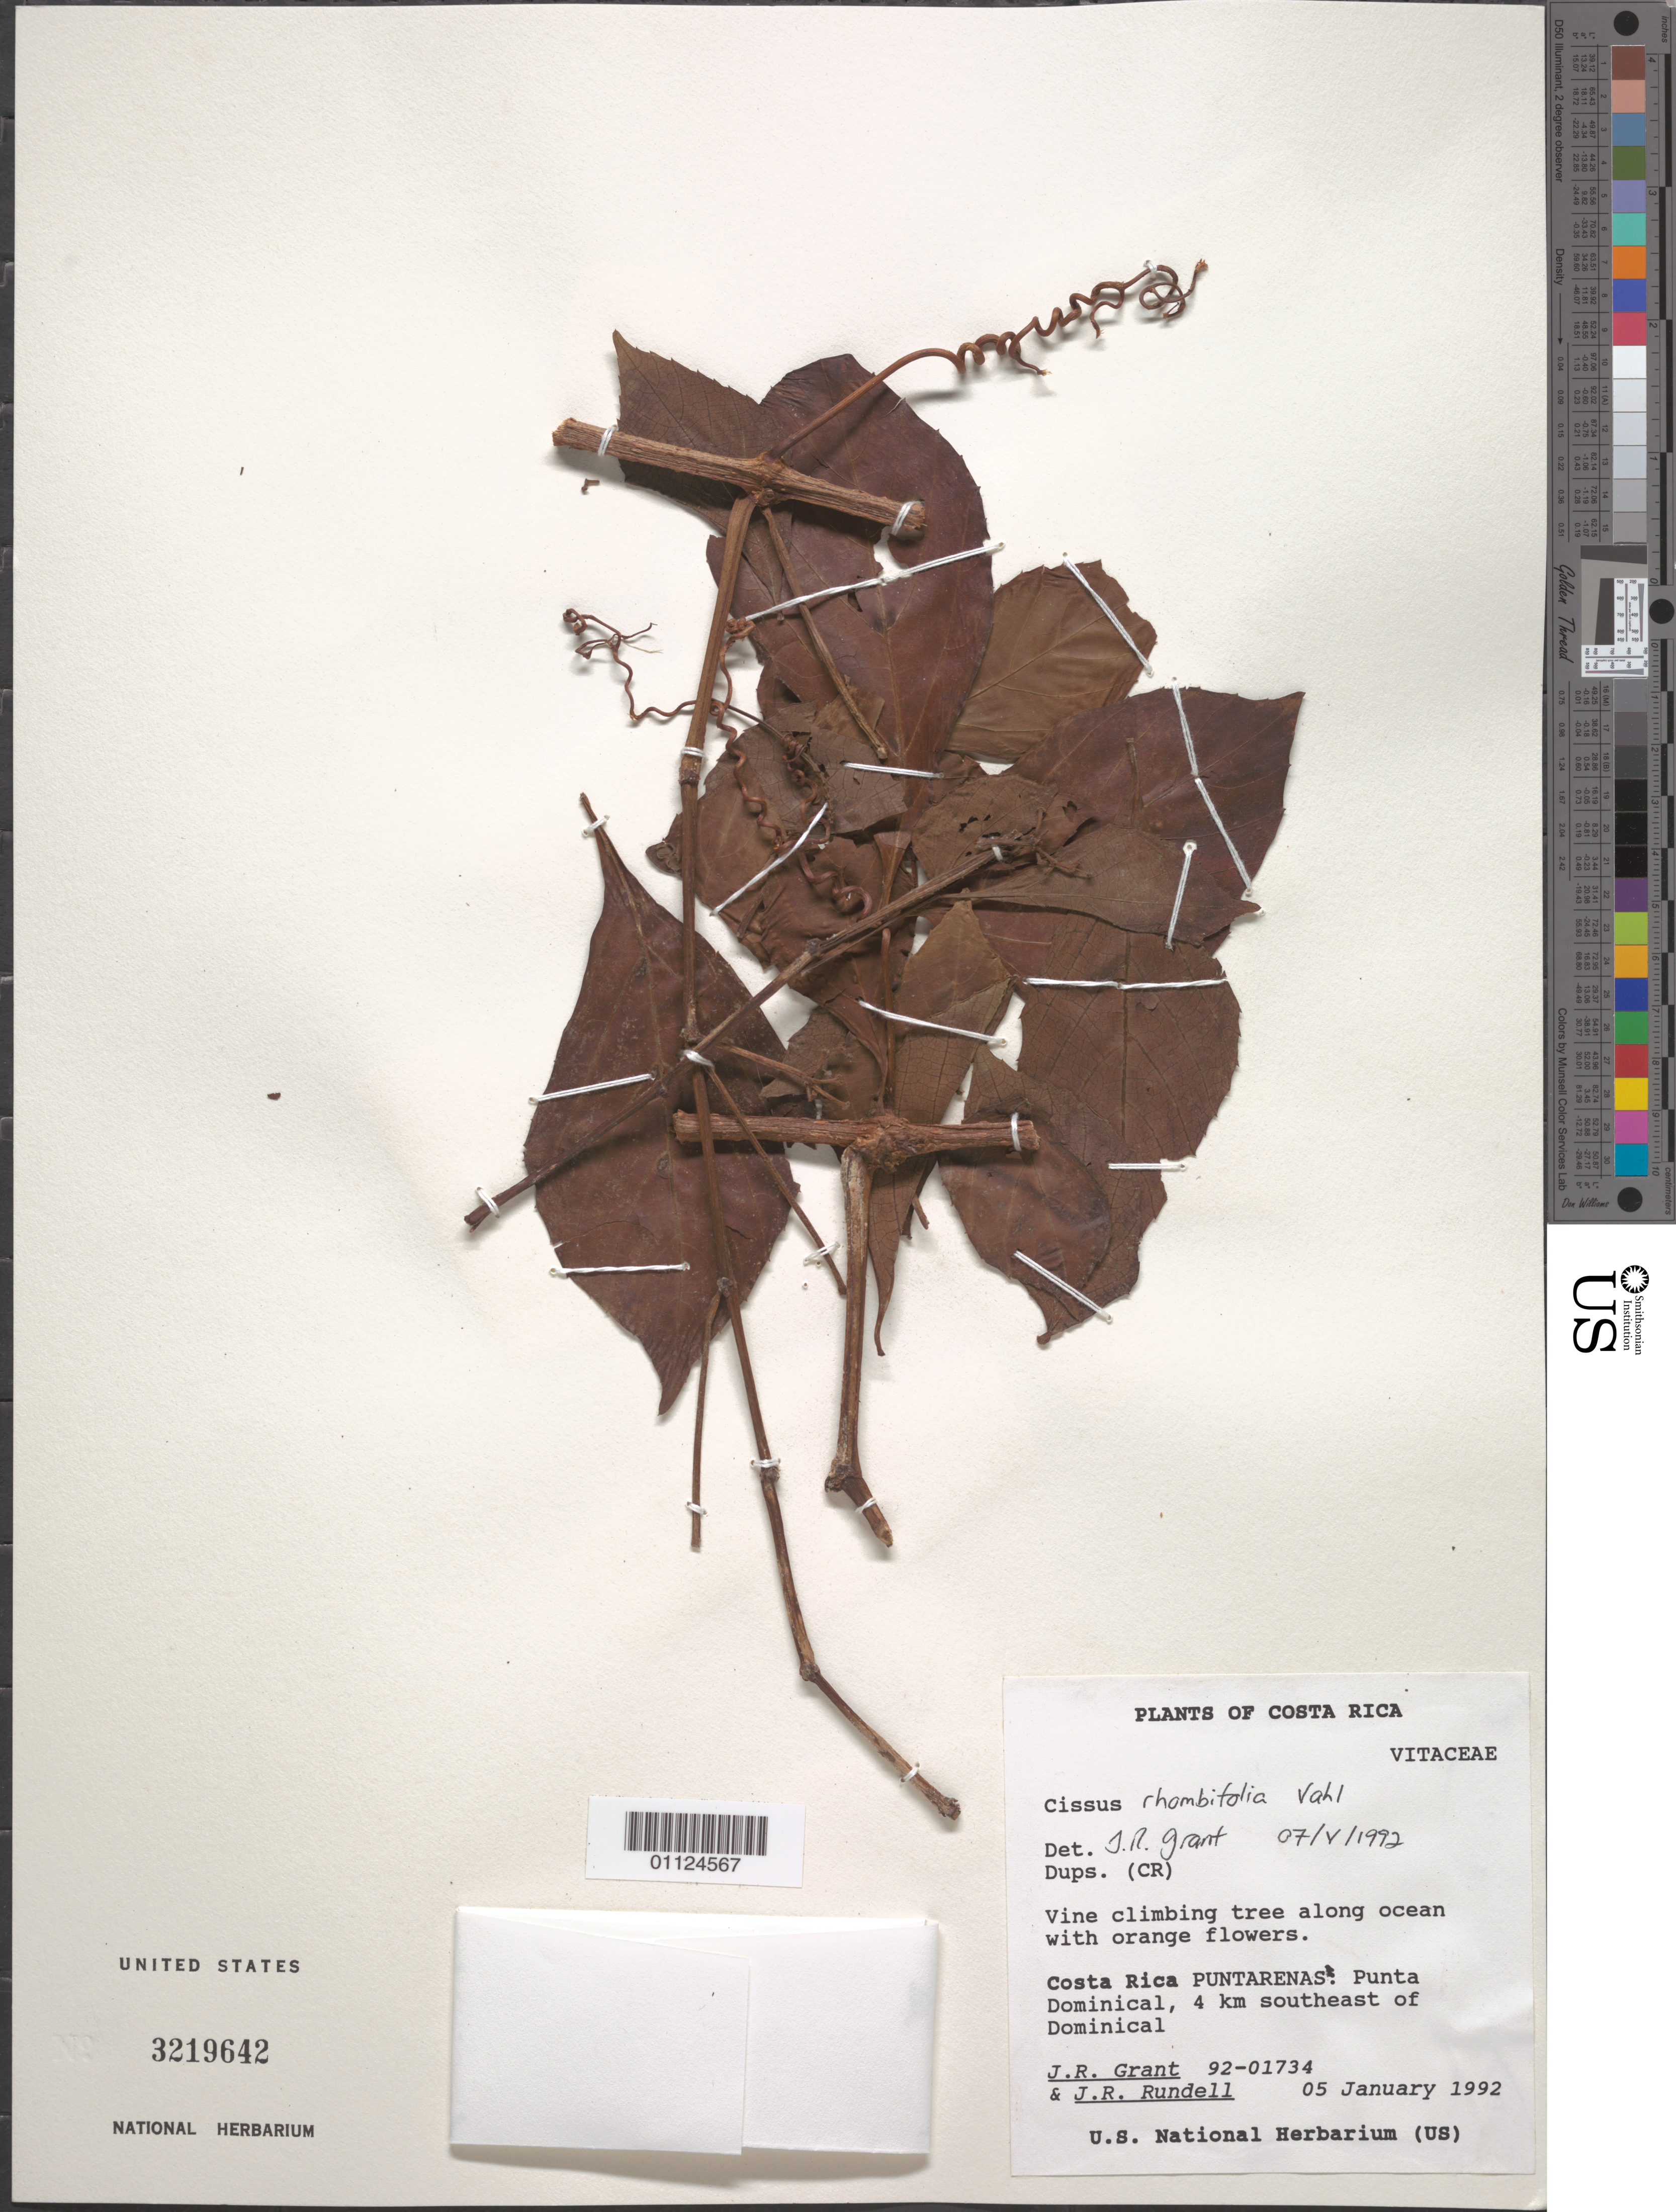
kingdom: Plantae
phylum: Tracheophyta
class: Magnoliopsida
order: Vitales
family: Vitaceae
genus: Cissus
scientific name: Cissus rhombifolia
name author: Vahl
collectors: J. R. Grant & J. R. Rundell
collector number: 92 - 01734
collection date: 1992-01-05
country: Costa Rica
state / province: Puntarenas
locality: Punta Dominical, 4 km S of Dominical.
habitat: Vine climbing tree along ocean.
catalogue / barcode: US 3219642